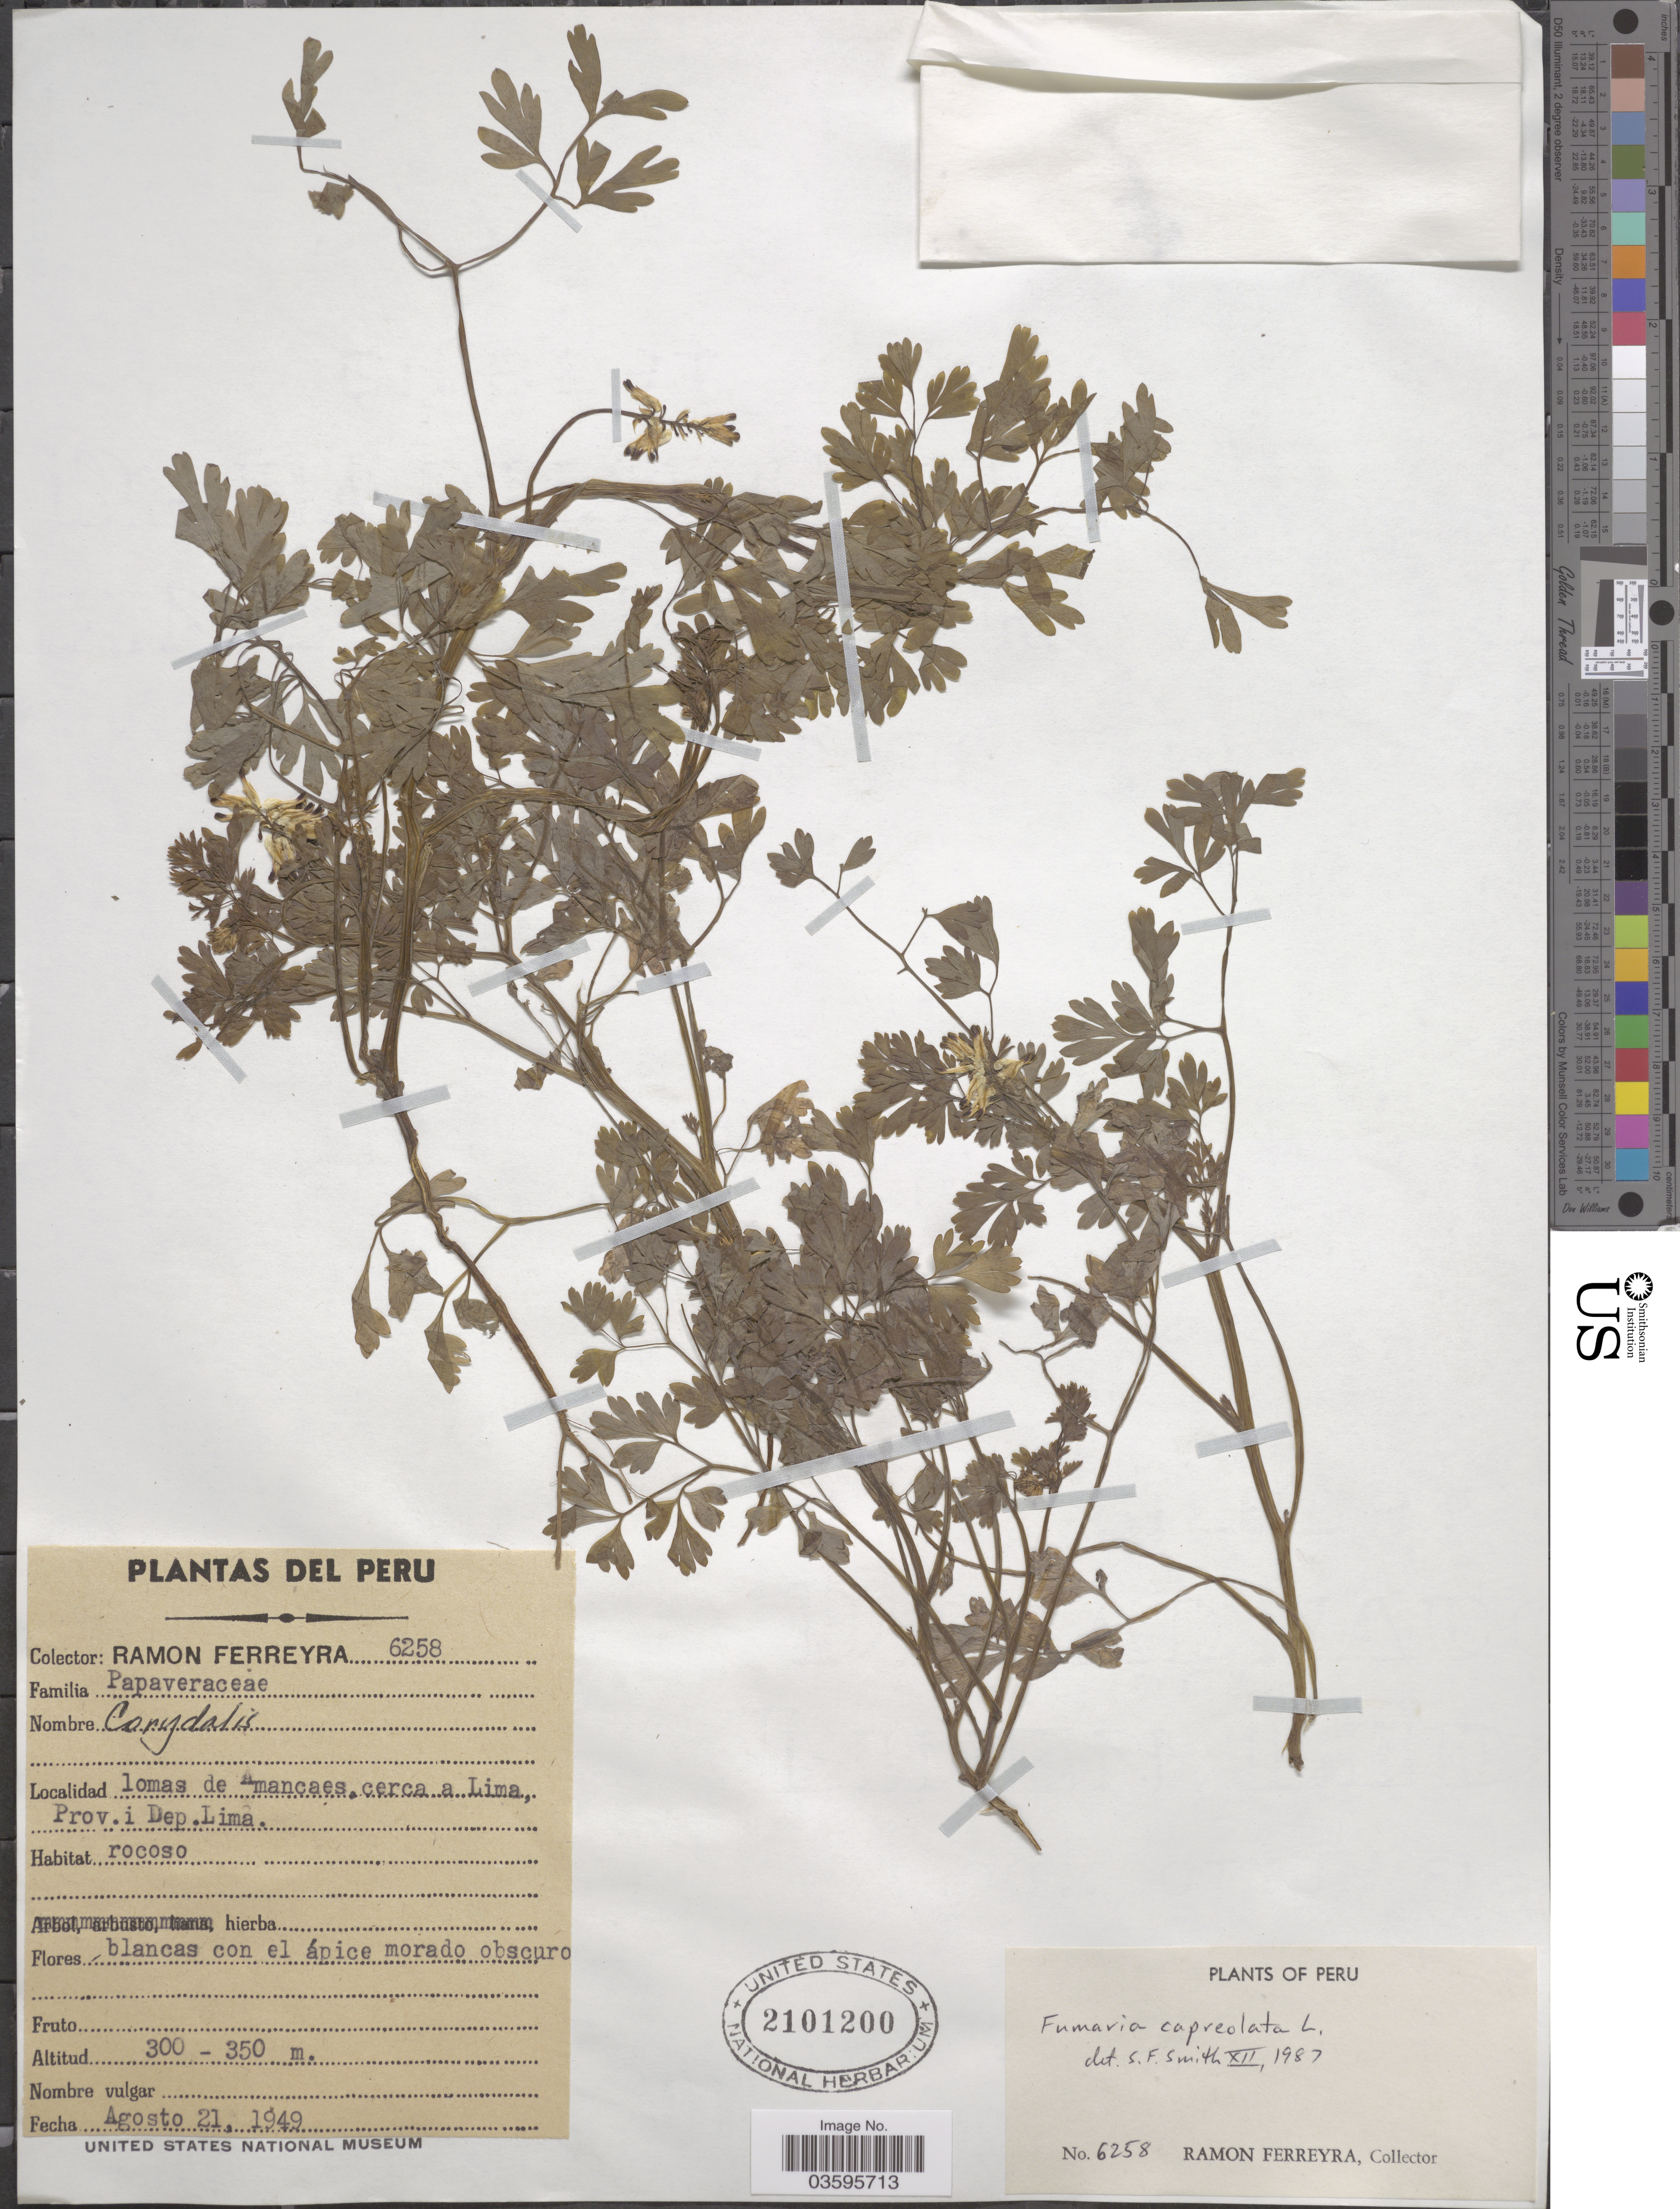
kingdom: Plantae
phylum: Tracheophyta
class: Magnoliopsida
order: Ranunculales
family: Papaveraceae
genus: Fumaria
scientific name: Fumaria capreolata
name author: L.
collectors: R. A. Ferreyra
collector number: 6258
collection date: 1949-08-21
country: Peru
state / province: Lima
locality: Lomas de Amancaes, cerca a Lima, Prov. i Dep. Lima.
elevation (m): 300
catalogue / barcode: US 2101200